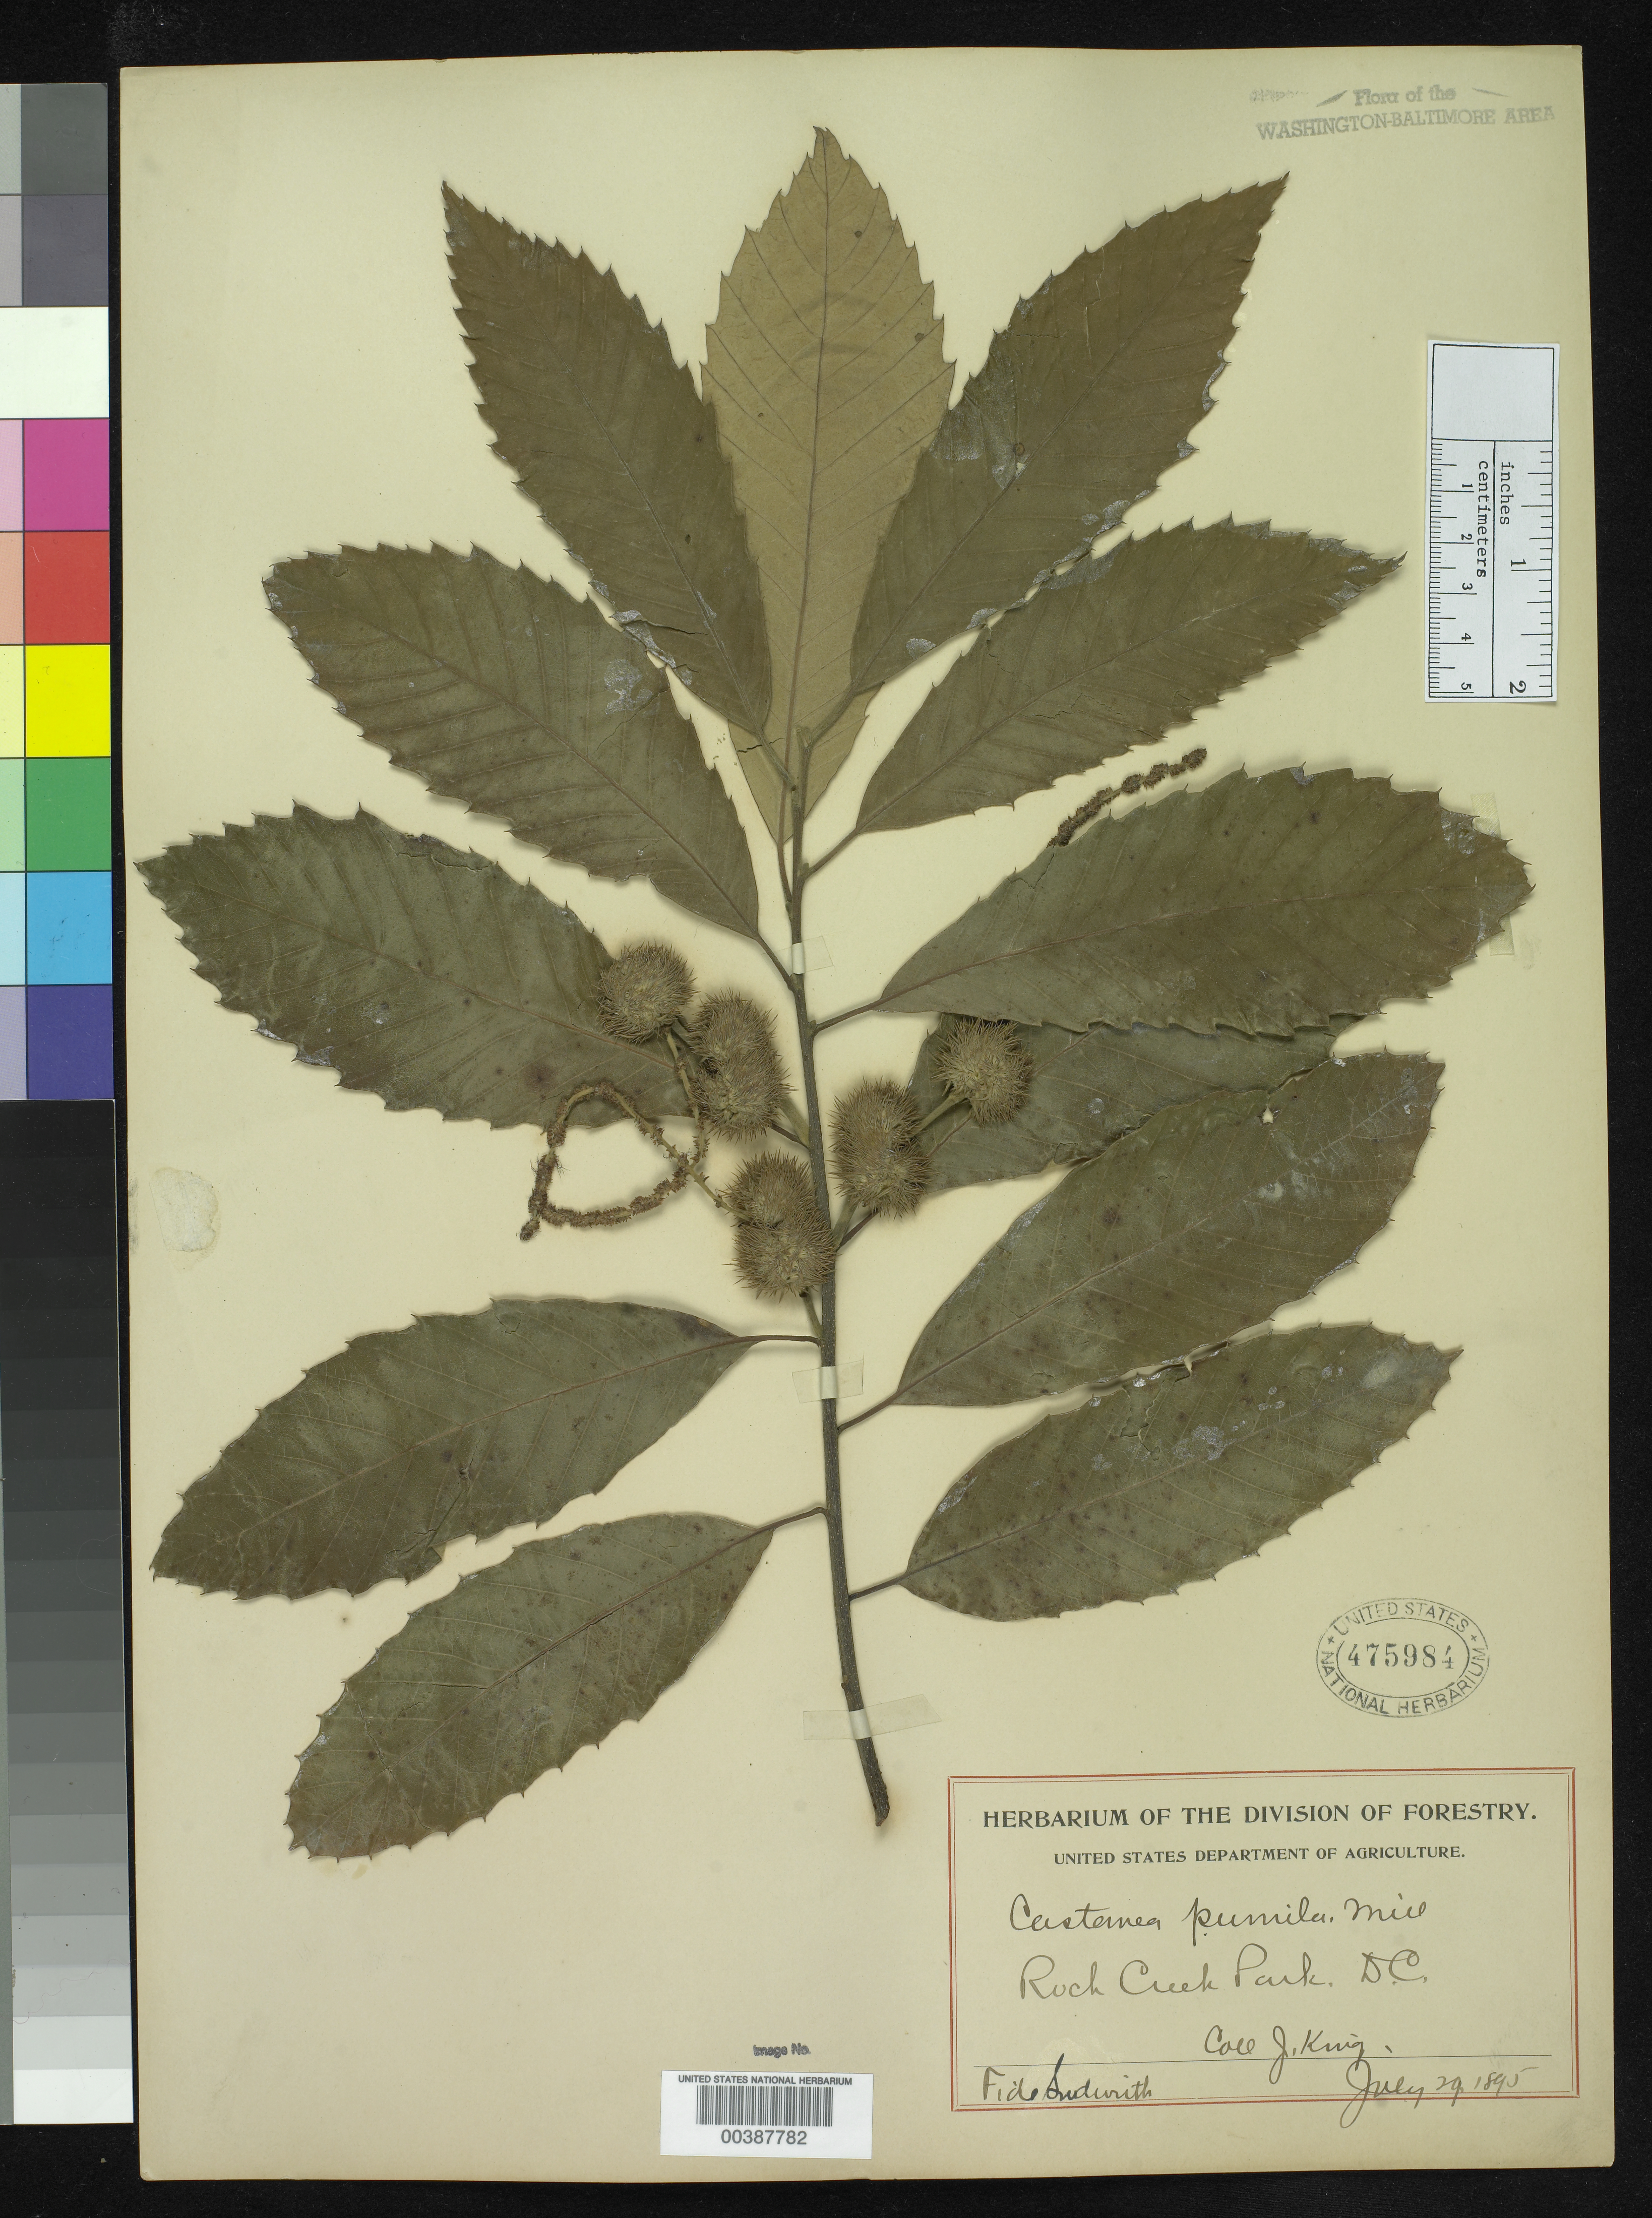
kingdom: Plantae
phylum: Tracheophyta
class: Magnoliopsida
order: Fagales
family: Fagaceae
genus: Castanea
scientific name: Castanea pumila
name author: (L.) Mill.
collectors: J. King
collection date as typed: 29 Jul 1895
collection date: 1895-07-29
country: United States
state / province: District of Columbia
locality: Rock Creek Park Rock Creek Park and vicinity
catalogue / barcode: US 475984